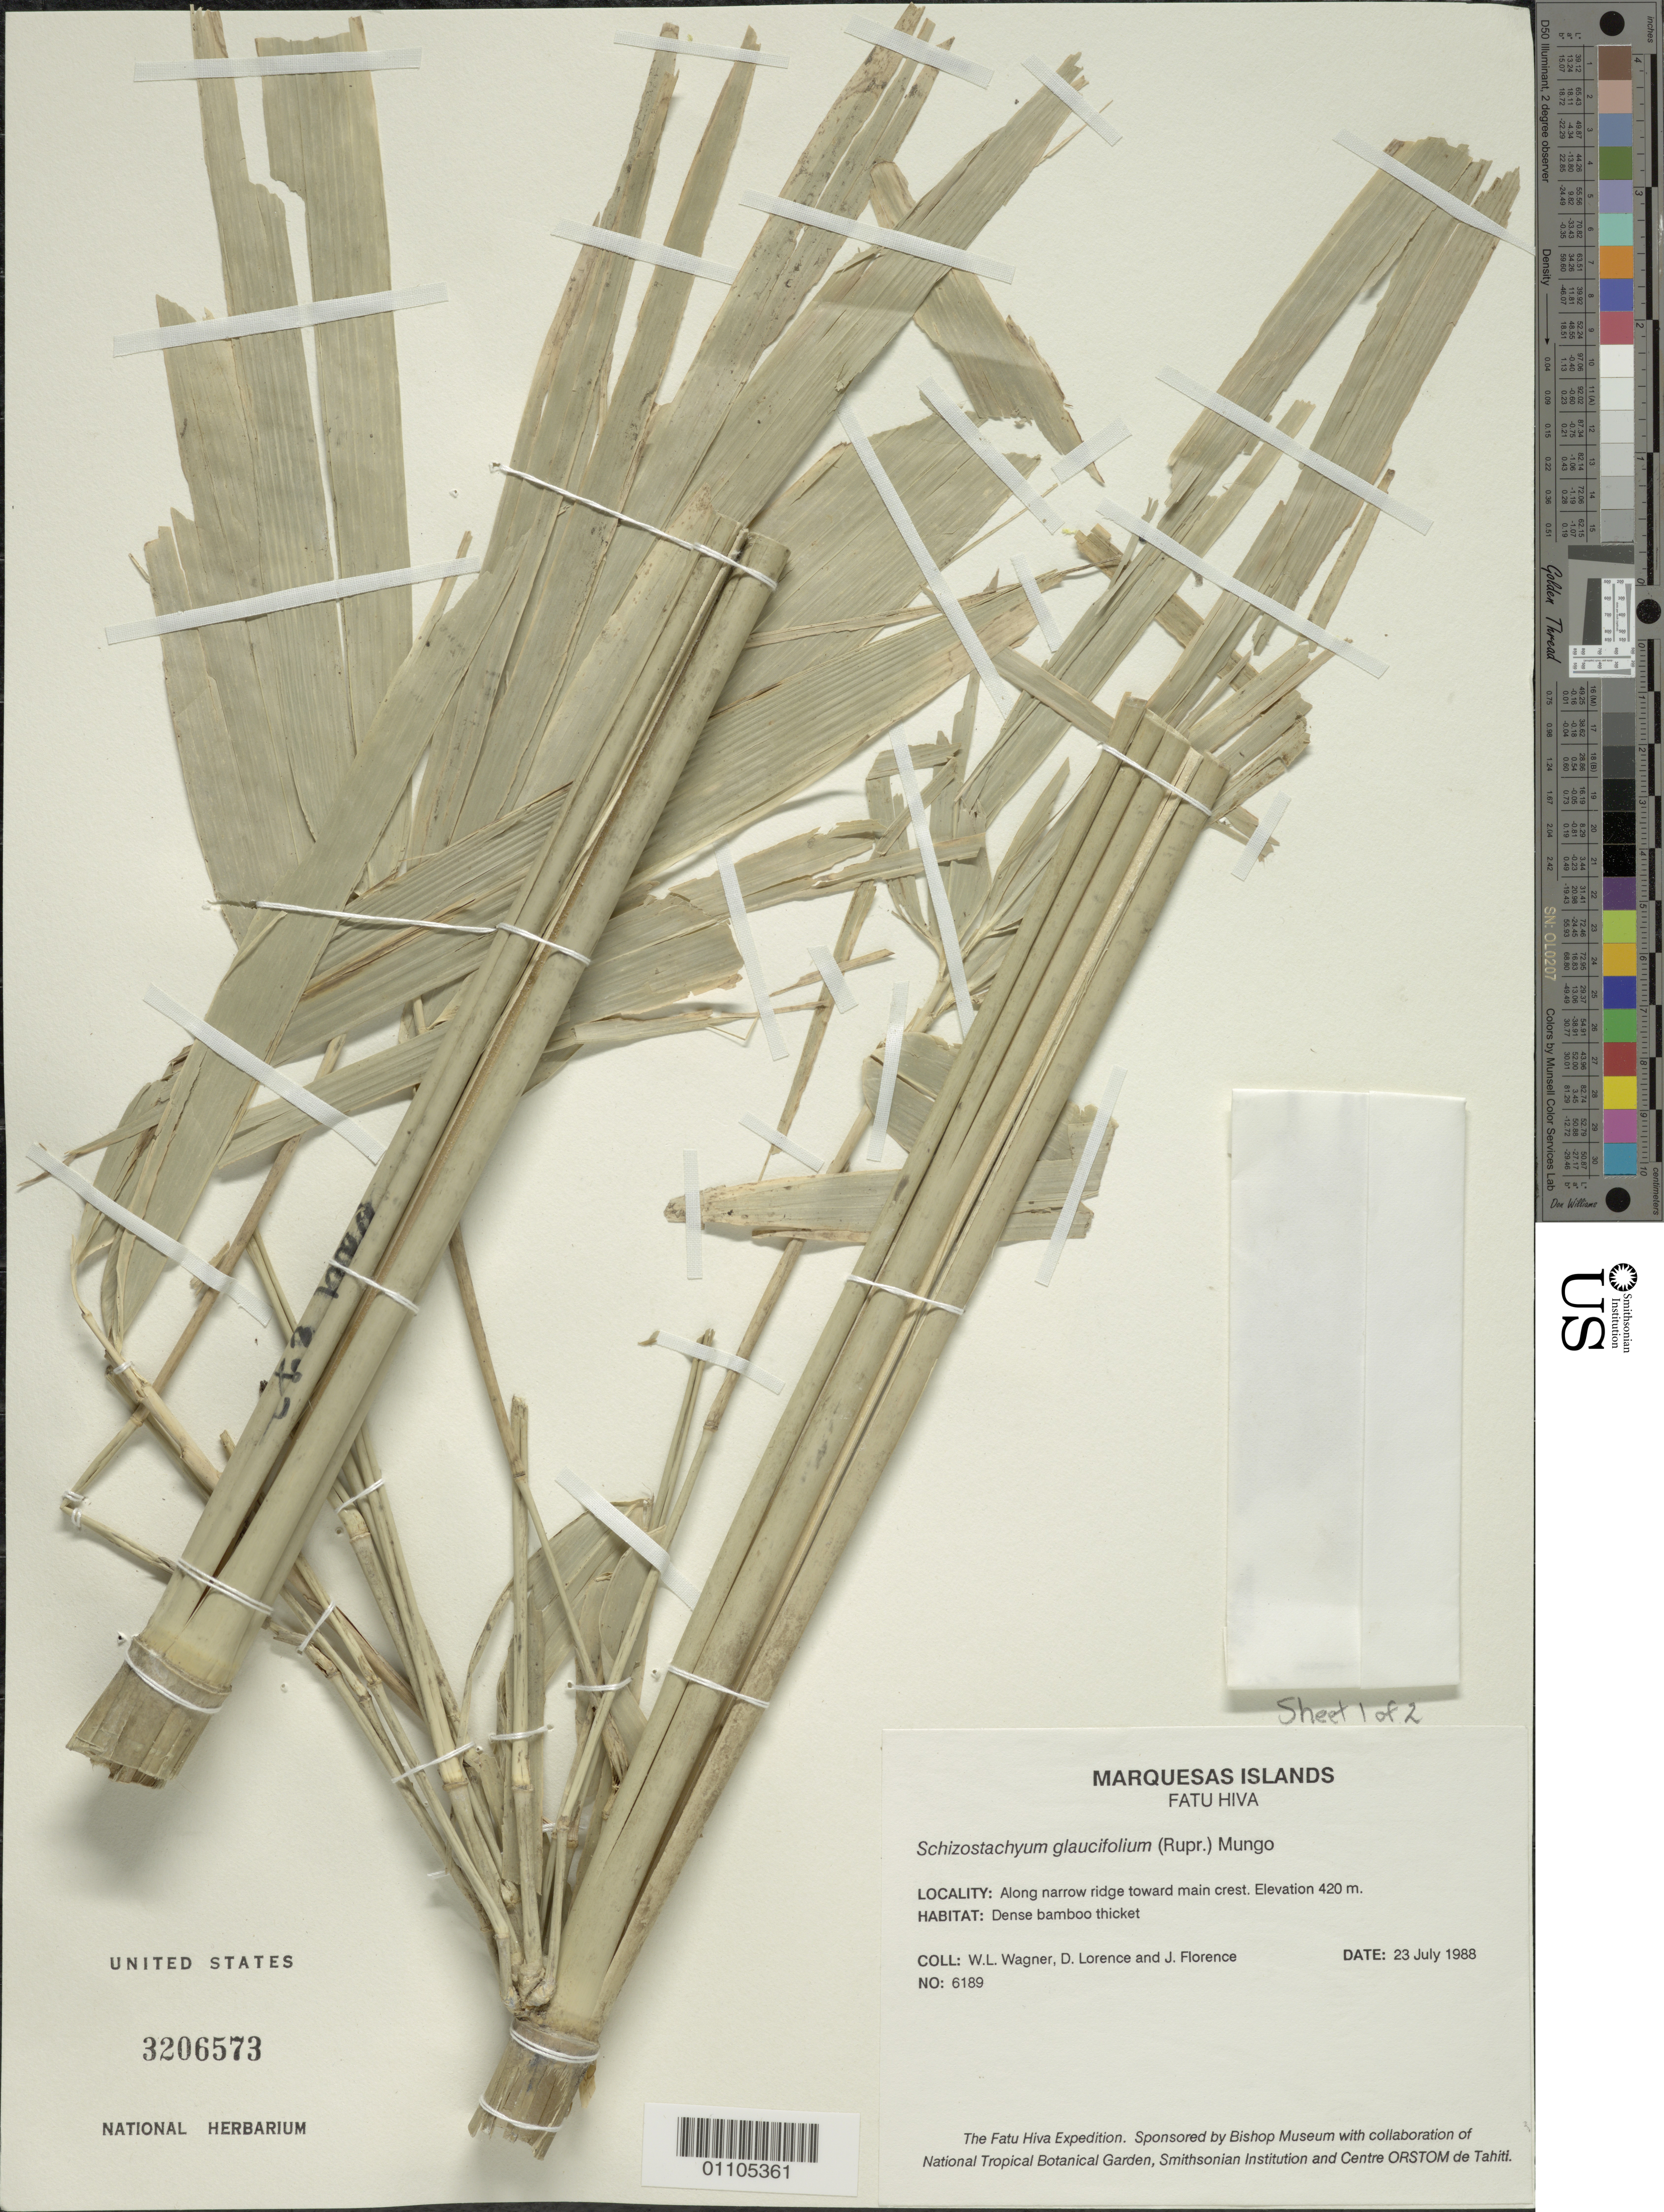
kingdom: Plantae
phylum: Tracheophyta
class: Liliopsida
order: Poales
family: Poaceae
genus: Schizostachyum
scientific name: Schizostachyum glaucifolium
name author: (Rupr.) Munro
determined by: Florence, J.; Wagner, W. L.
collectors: W. L. Wagner, D. Lorence & J. Florence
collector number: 6189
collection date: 1988-07-23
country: French Polynesia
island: Fatu Hiva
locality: along narrow ridge toward main crest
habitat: Dense bamboo thicket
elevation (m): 420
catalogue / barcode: US 3206573